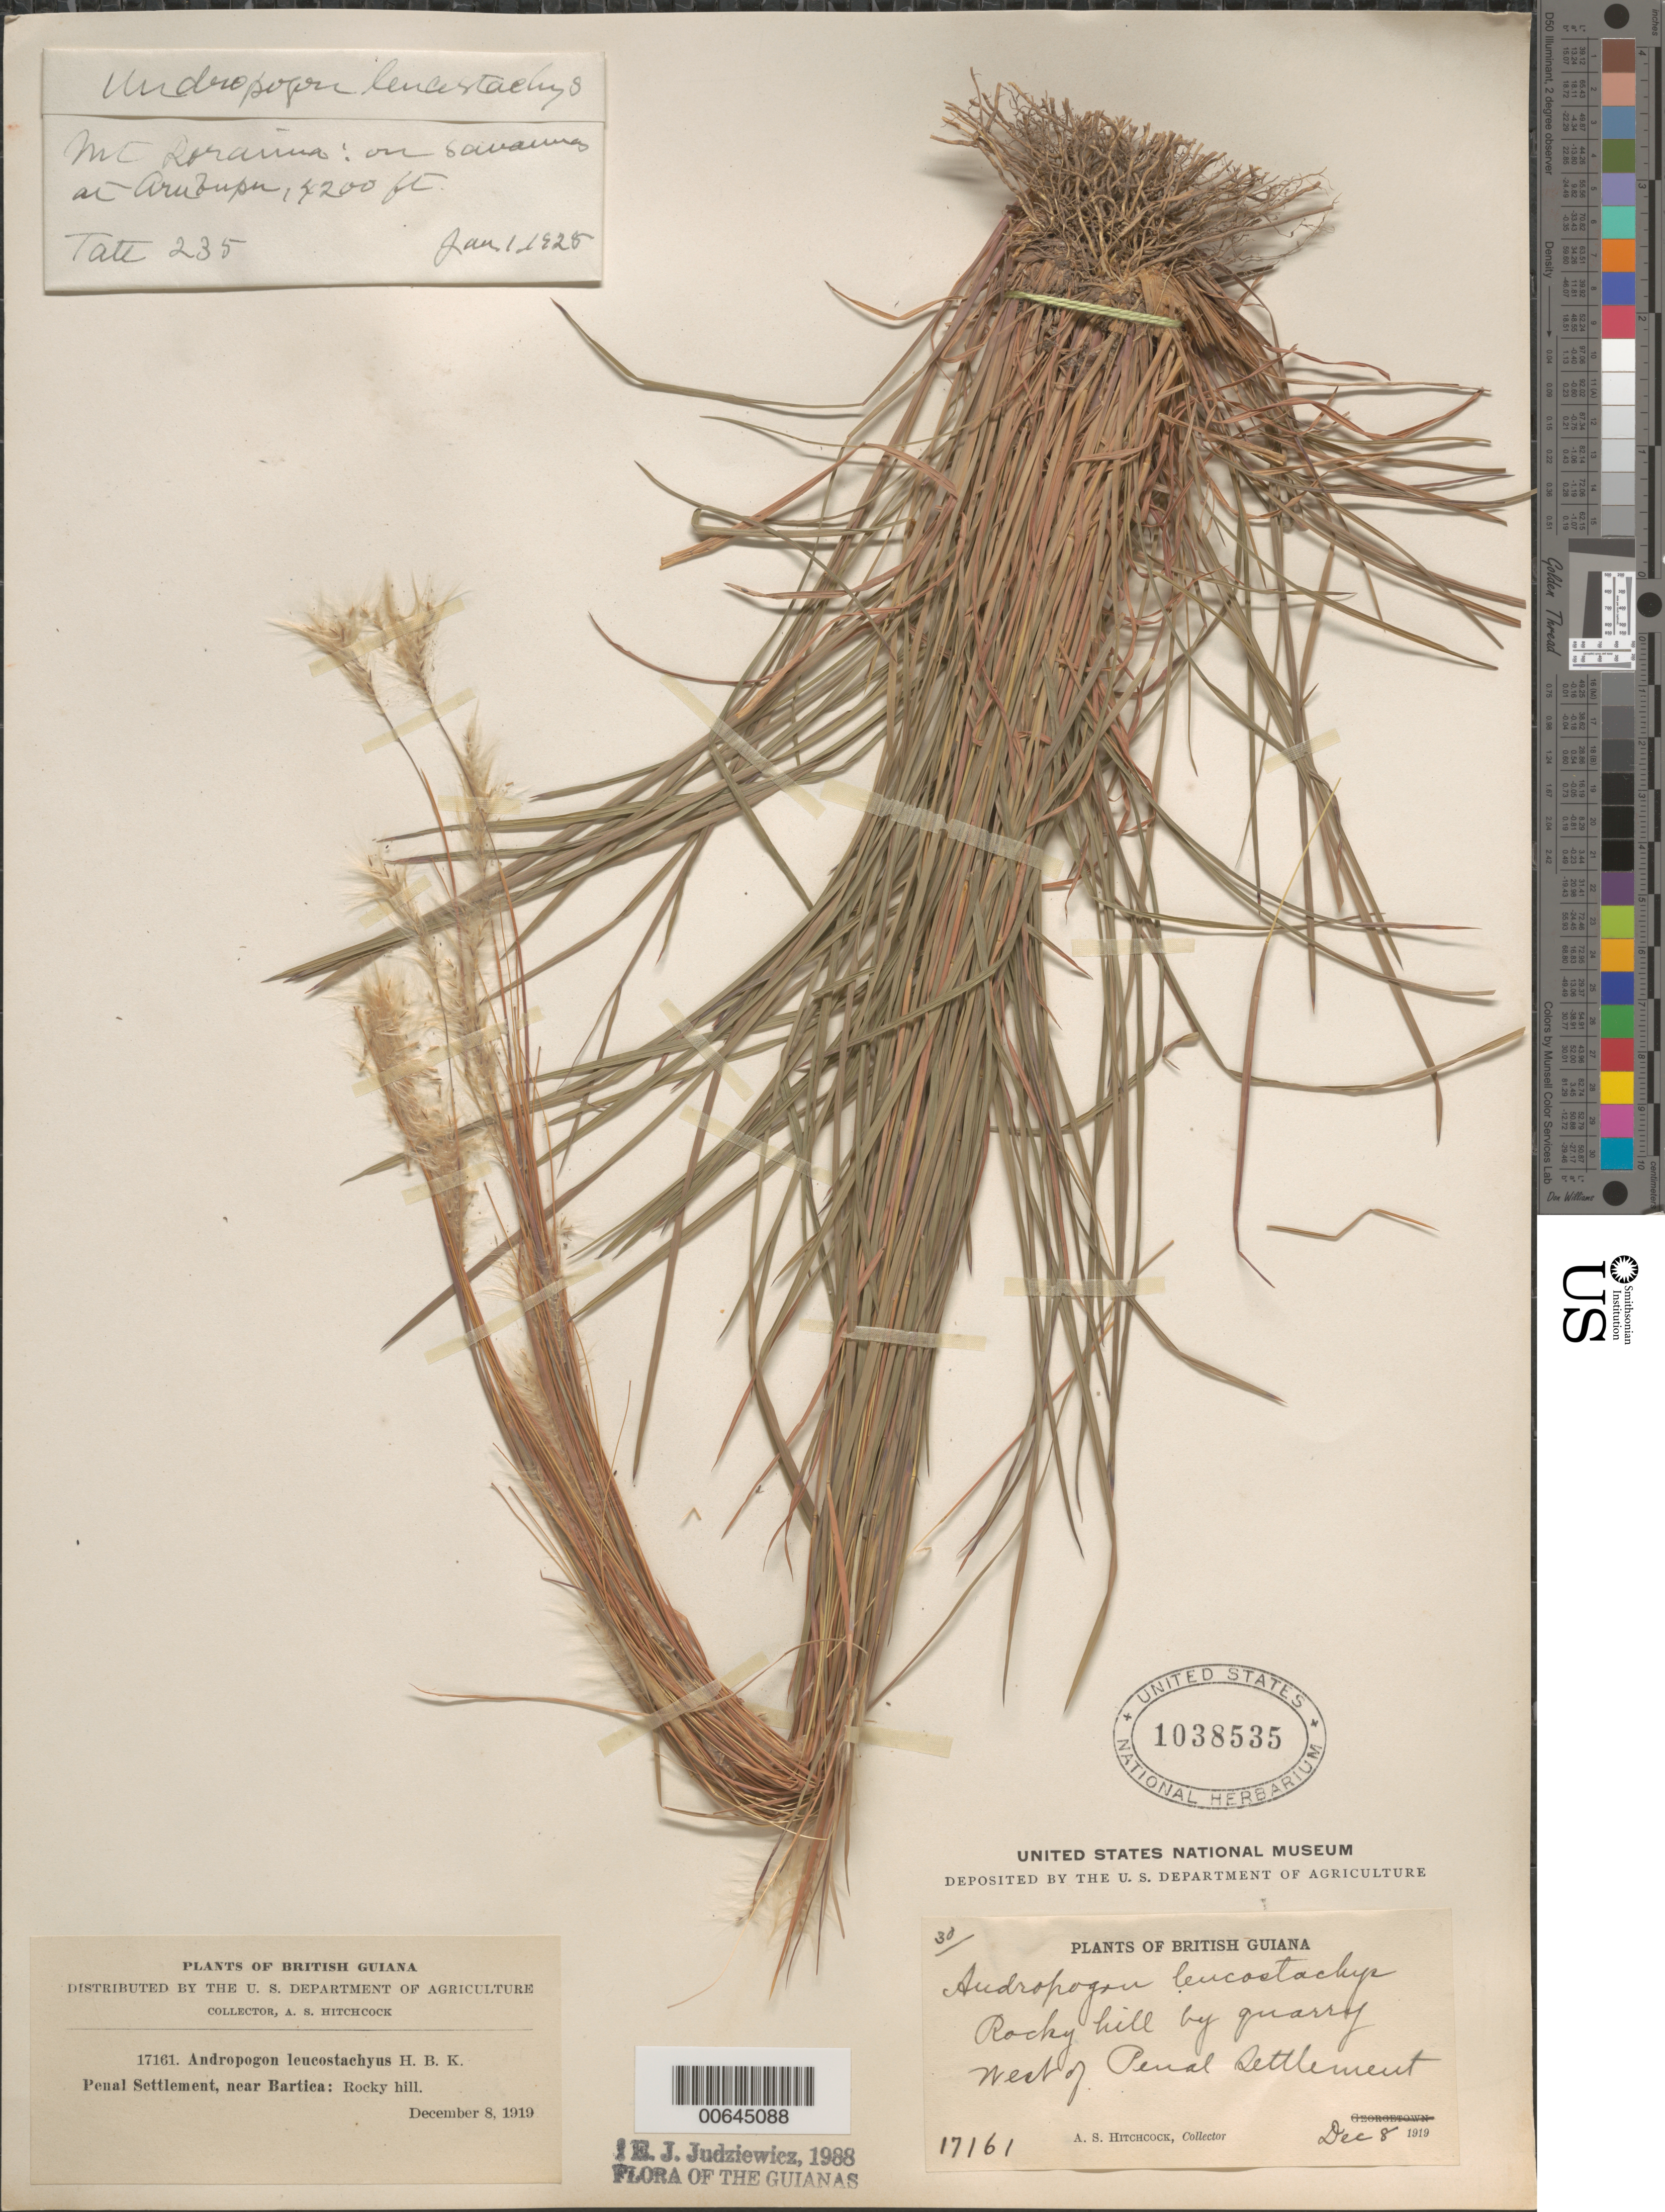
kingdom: Plantae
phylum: Tracheophyta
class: Liliopsida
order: Poales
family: Poaceae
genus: Andropogon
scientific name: Andropogon leucostachyus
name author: Kunth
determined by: Judziewicz, E. J.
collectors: A. S. Hitchcock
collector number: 17161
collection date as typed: Dec. 3-9, 1919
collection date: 1919-12-03/1919-12-09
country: Guyana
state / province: Cuyuni-Mazaruni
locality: Penal Settlement, on W side of Essequibo River, near mouth of Mazaruni River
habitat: Rocky hill by quarry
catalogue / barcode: US 1038535